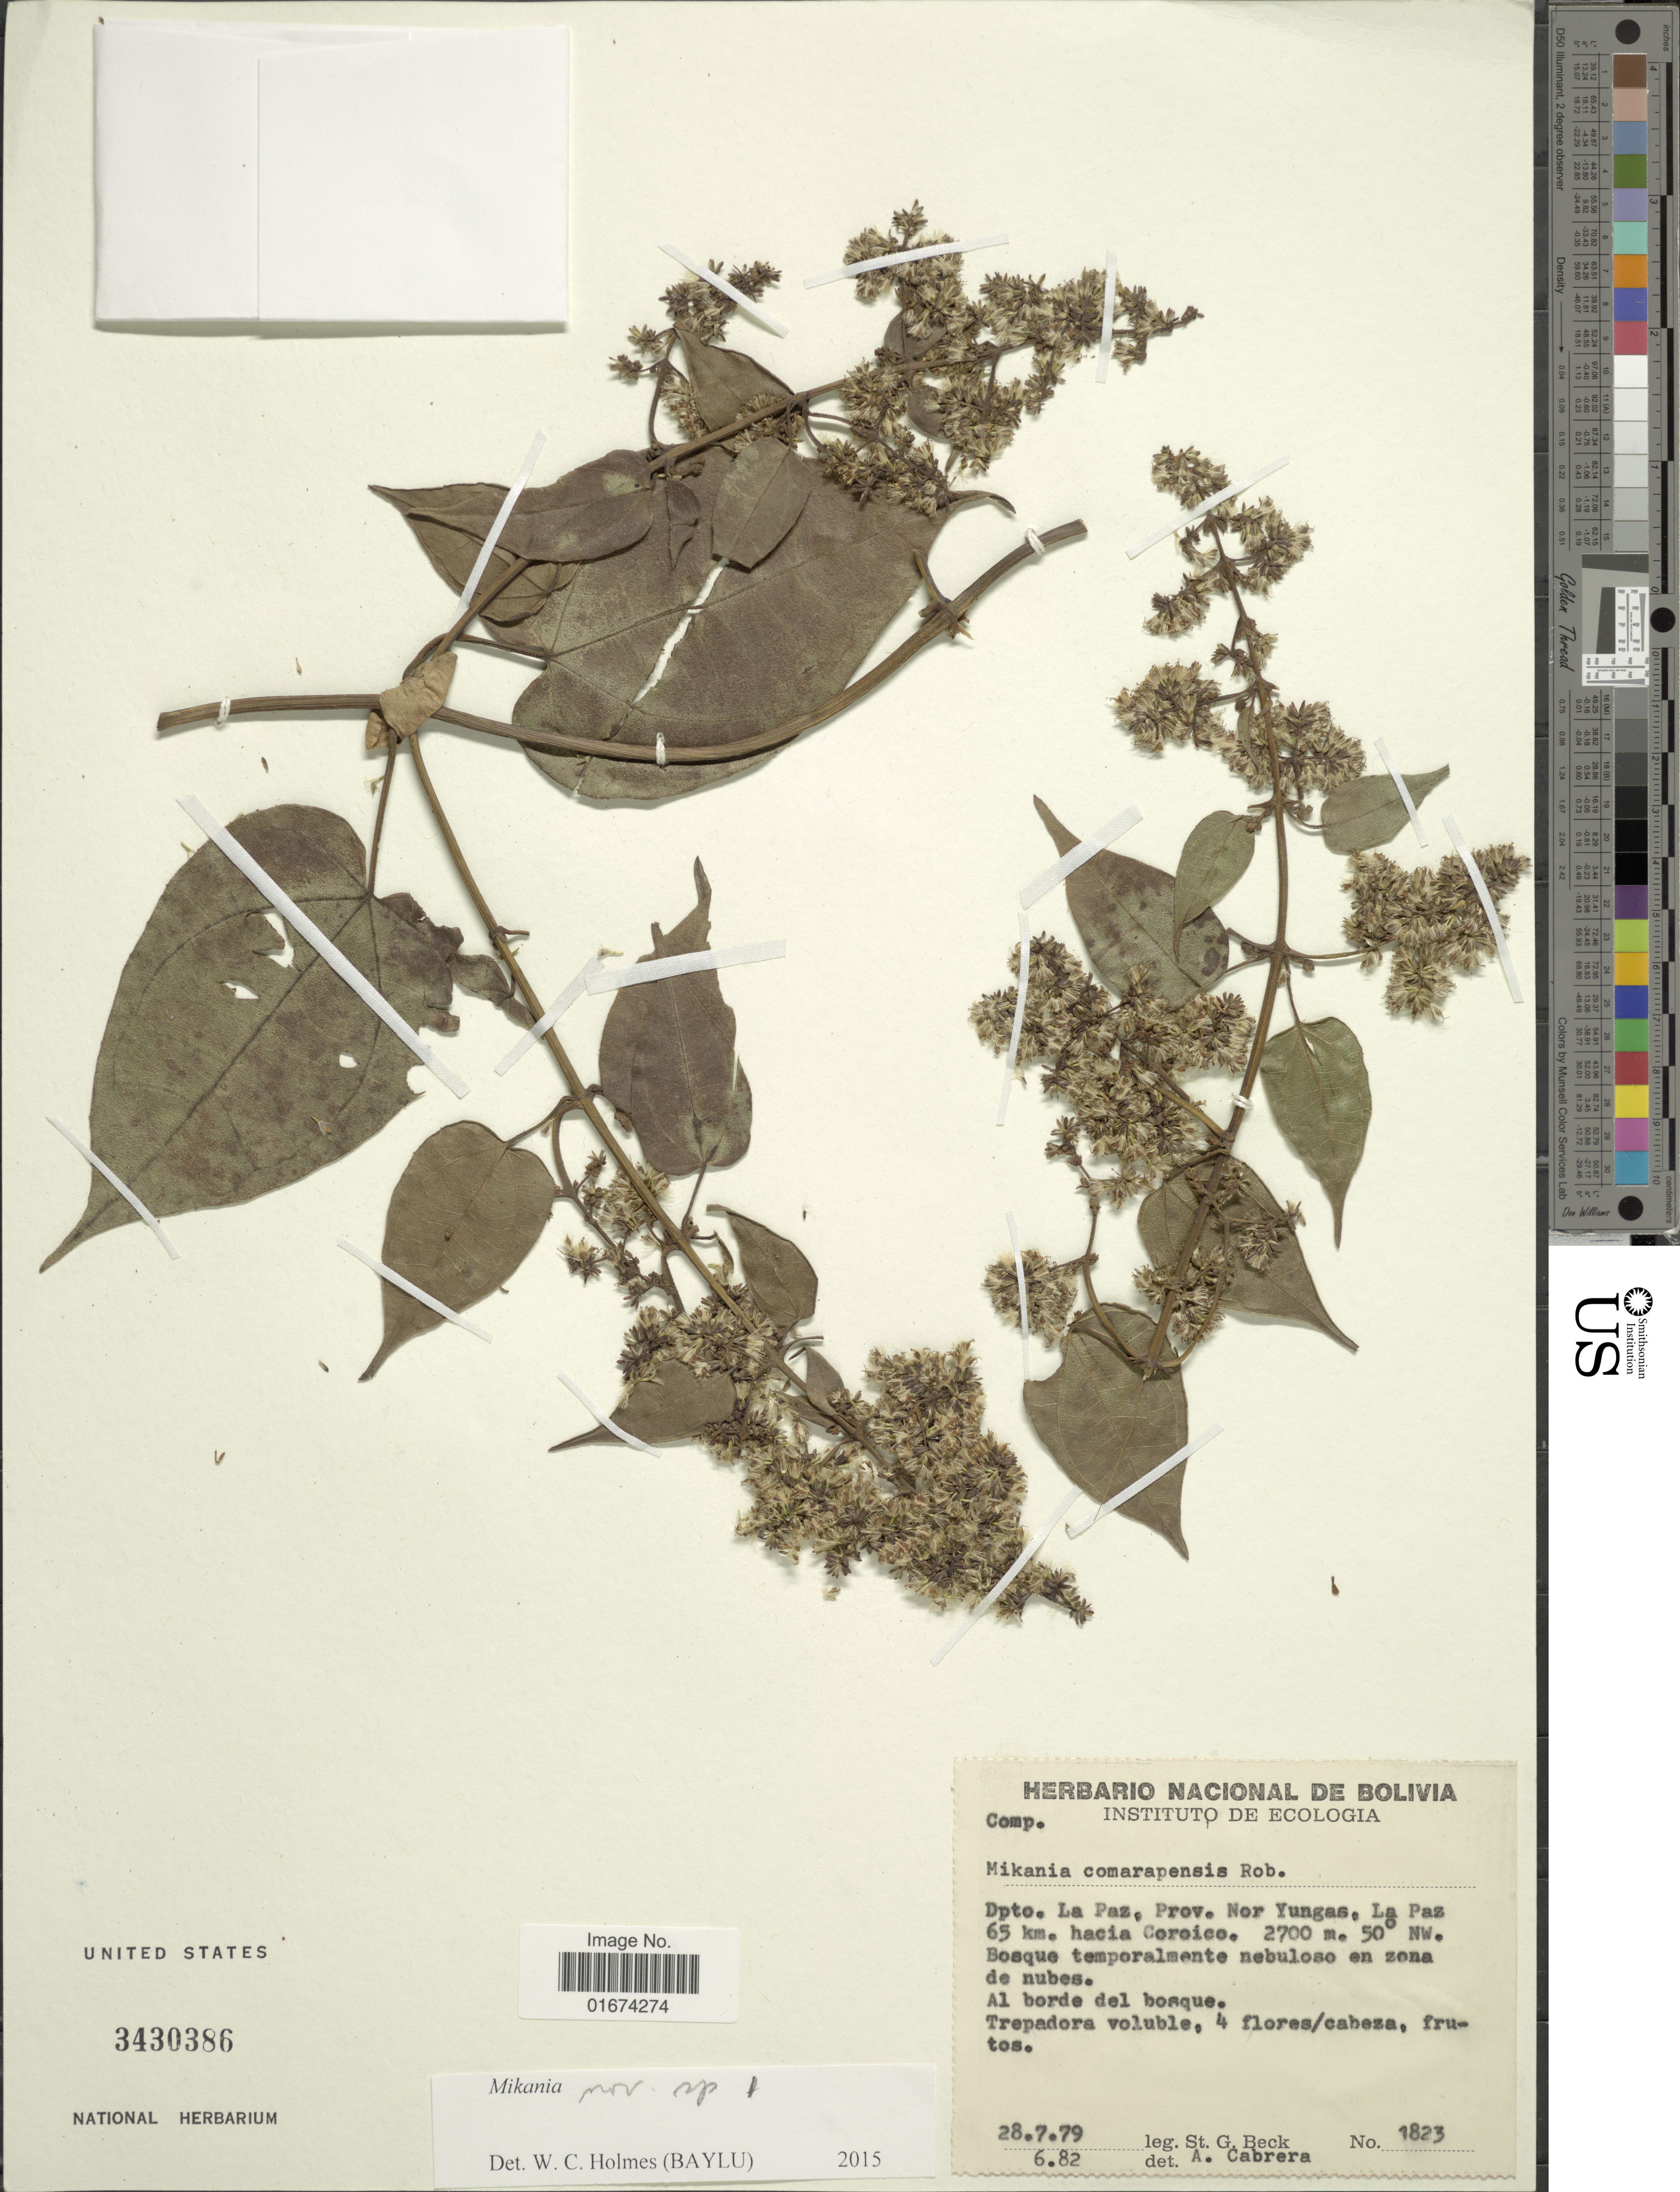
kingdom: Plantae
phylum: Tracheophyta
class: Magnoliopsida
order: Asterales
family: Asteraceae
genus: Mikania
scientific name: Mikania sp.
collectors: S. G. Beck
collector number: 1823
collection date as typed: Transcribed d/m/y: 28/7/79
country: Bolivia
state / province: La Paz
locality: Dpto. La Paz; Prov. Nor Yungas, La Paz 65 km hacia Coroico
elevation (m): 2700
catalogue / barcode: US 3430386